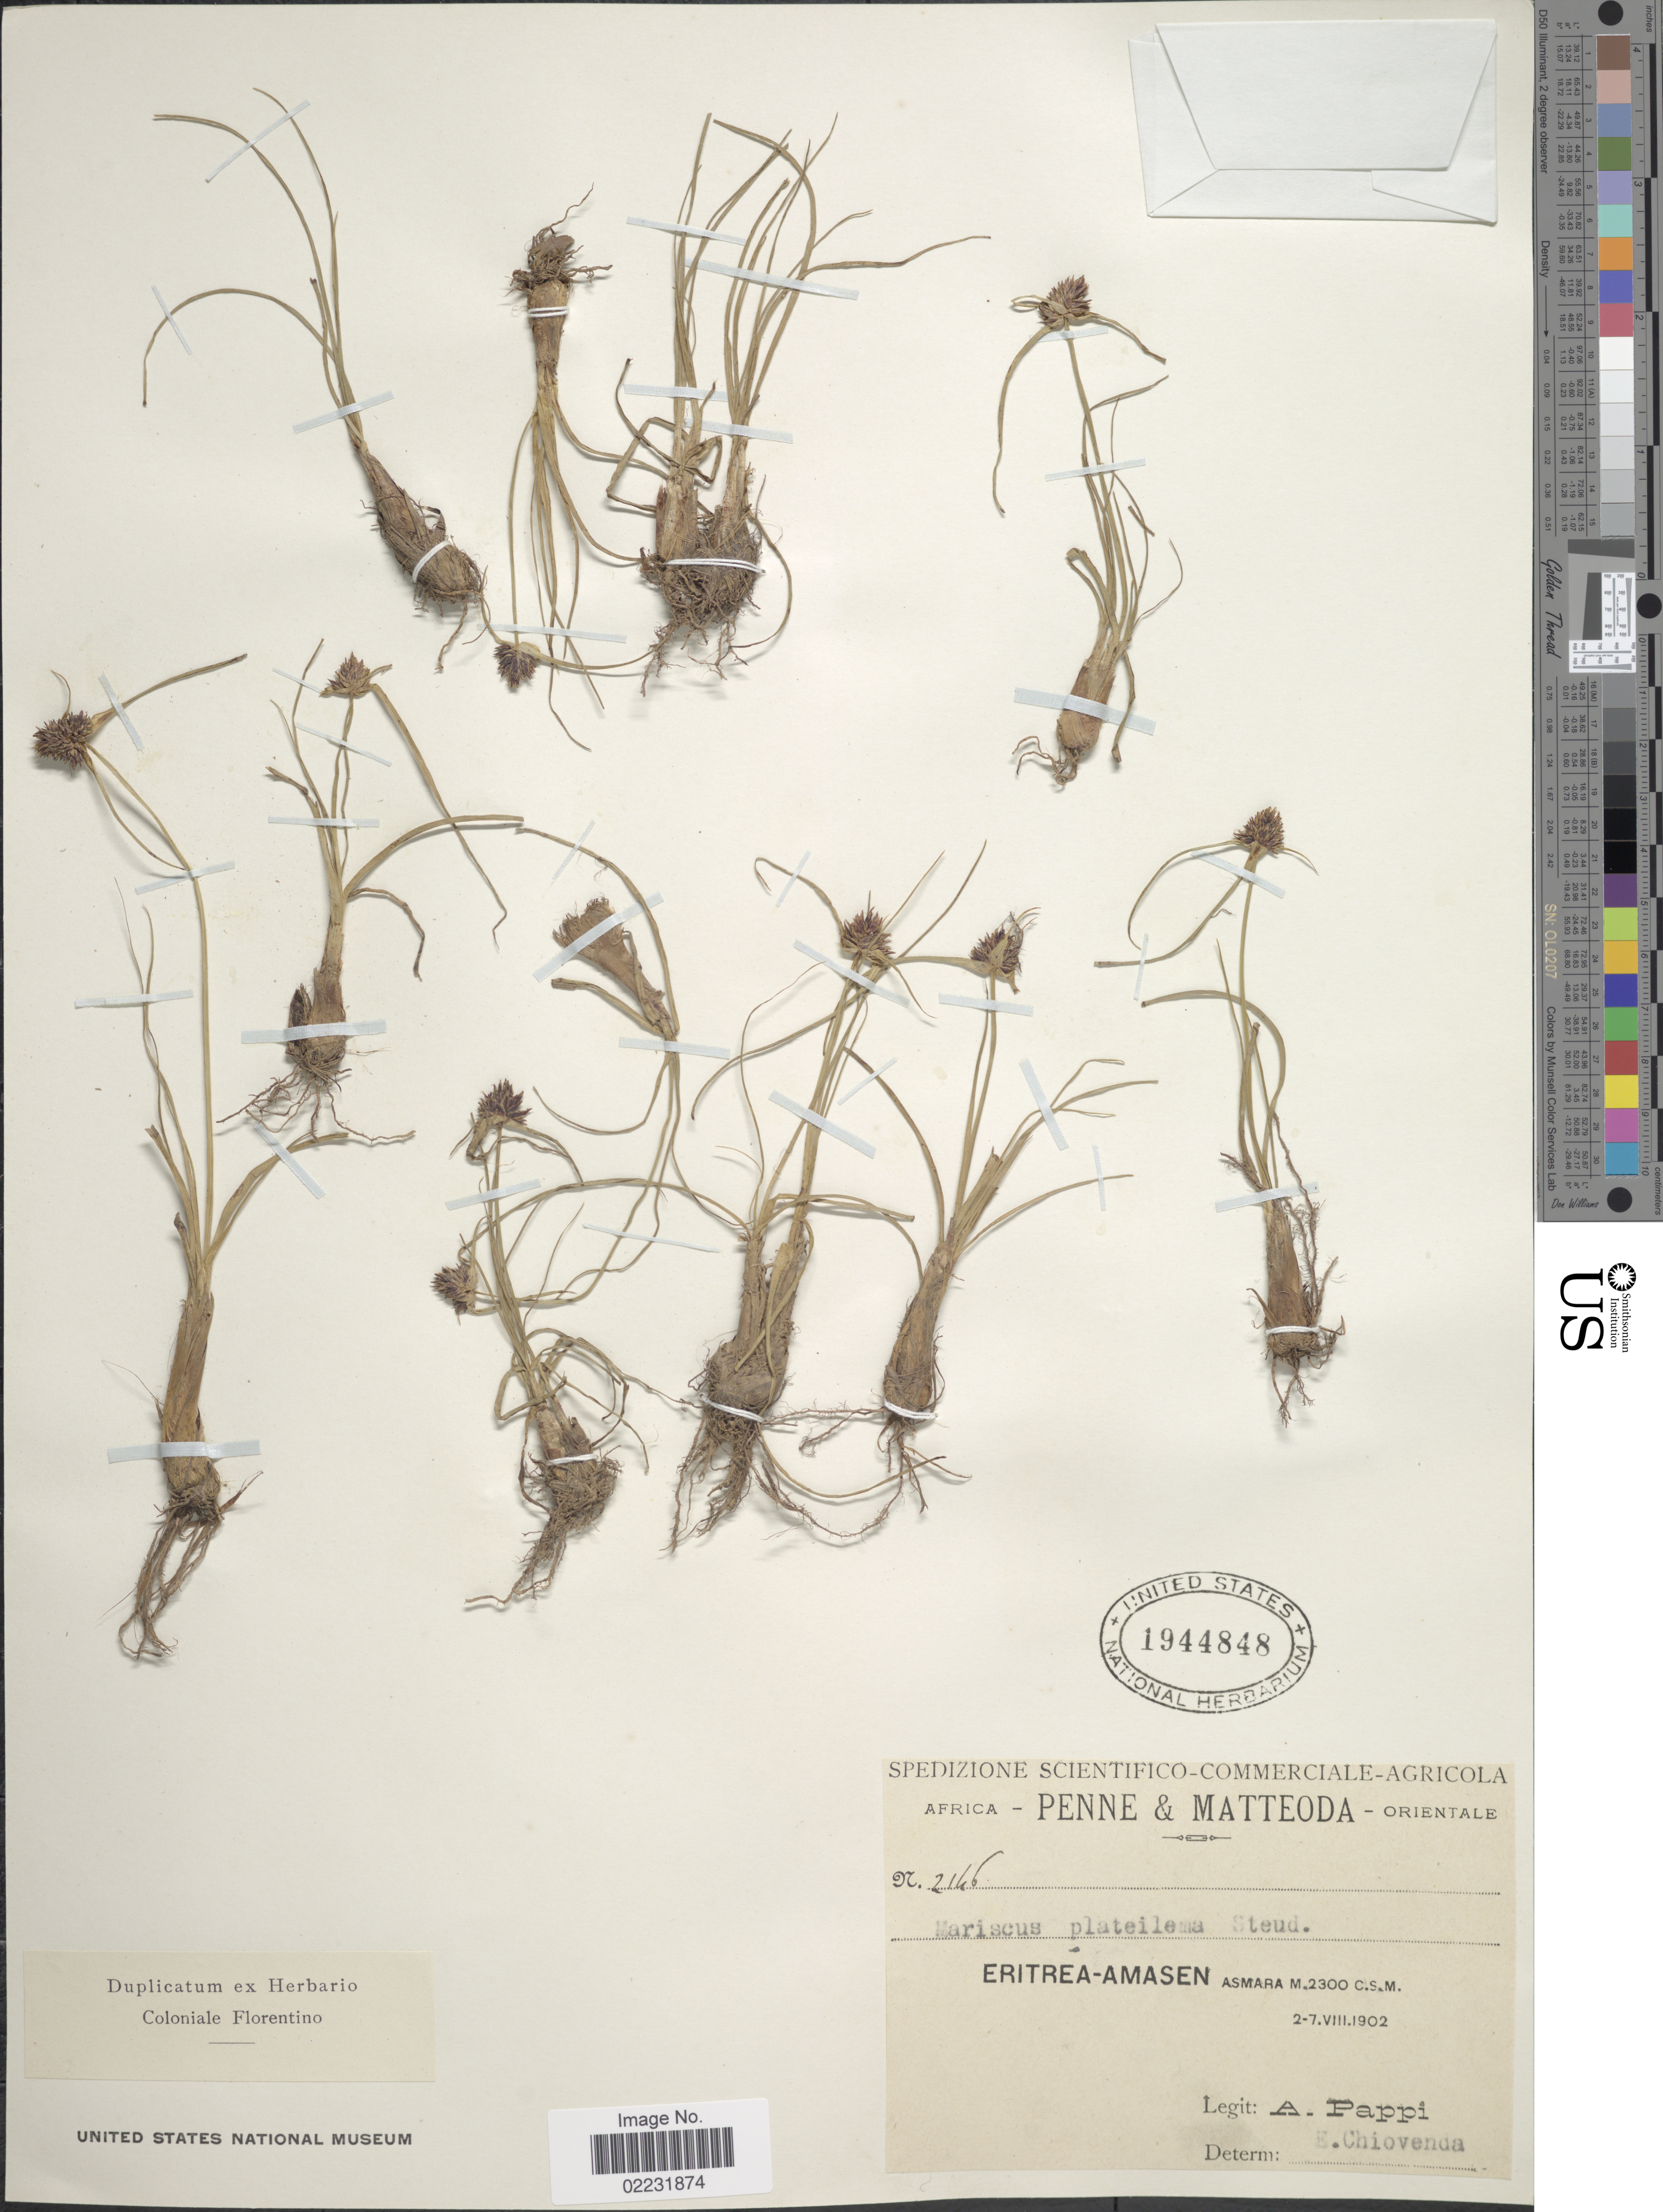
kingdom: Plantae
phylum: Tracheophyta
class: Liliopsida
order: Poales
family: Cyperaceae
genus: Cyperus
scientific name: Cyperus plateilema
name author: (Steud.) Kük.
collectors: A. Pappi & E. Chiovenda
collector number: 2146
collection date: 1902-08-02/1902-08-07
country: Eritrea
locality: Orientale, Eritrea-Amasen: Asmara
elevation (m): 2300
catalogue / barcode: US 1944848